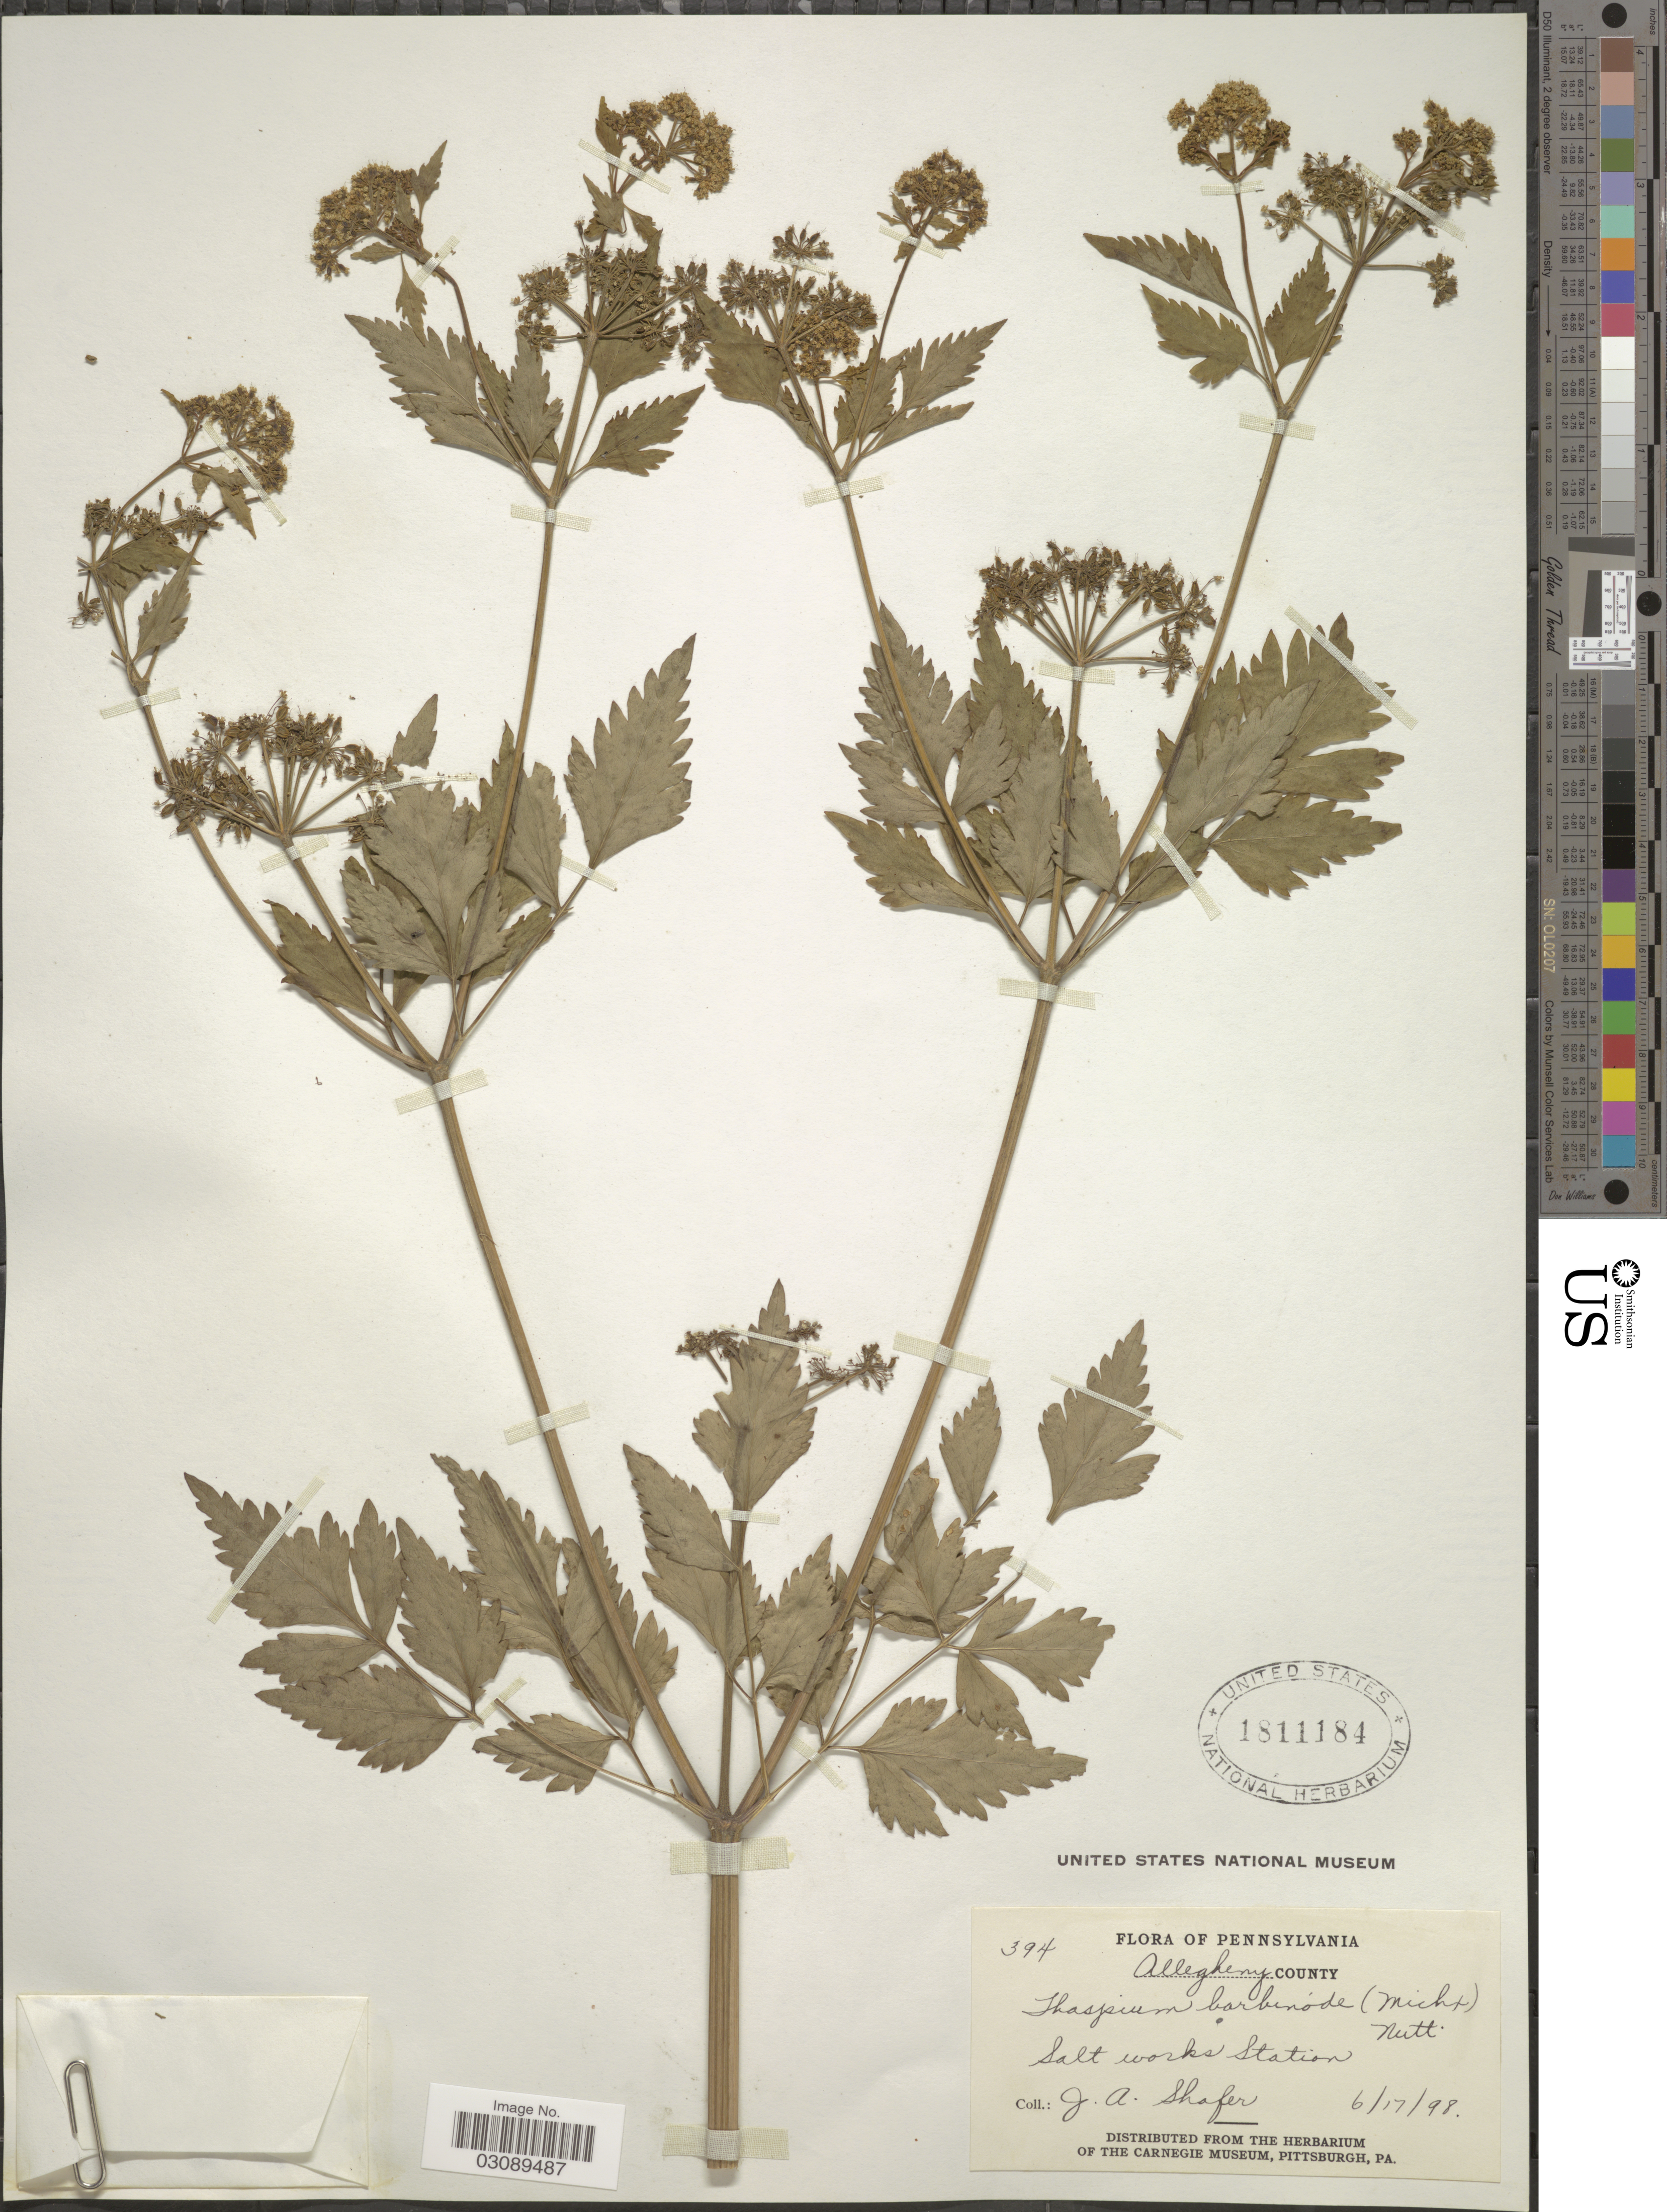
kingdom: Plantae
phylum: Tracheophyta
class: Magnoliopsida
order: Apiales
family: Apiaceae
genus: Thaspium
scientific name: Thaspium barbinode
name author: (Michx.) Nutt.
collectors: J. A. Shafer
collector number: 394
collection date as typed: Transcribed d/m/y: 17/6/98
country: United States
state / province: Pennsylvania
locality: Allegheny County. Salt works Station.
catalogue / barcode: US 1811184